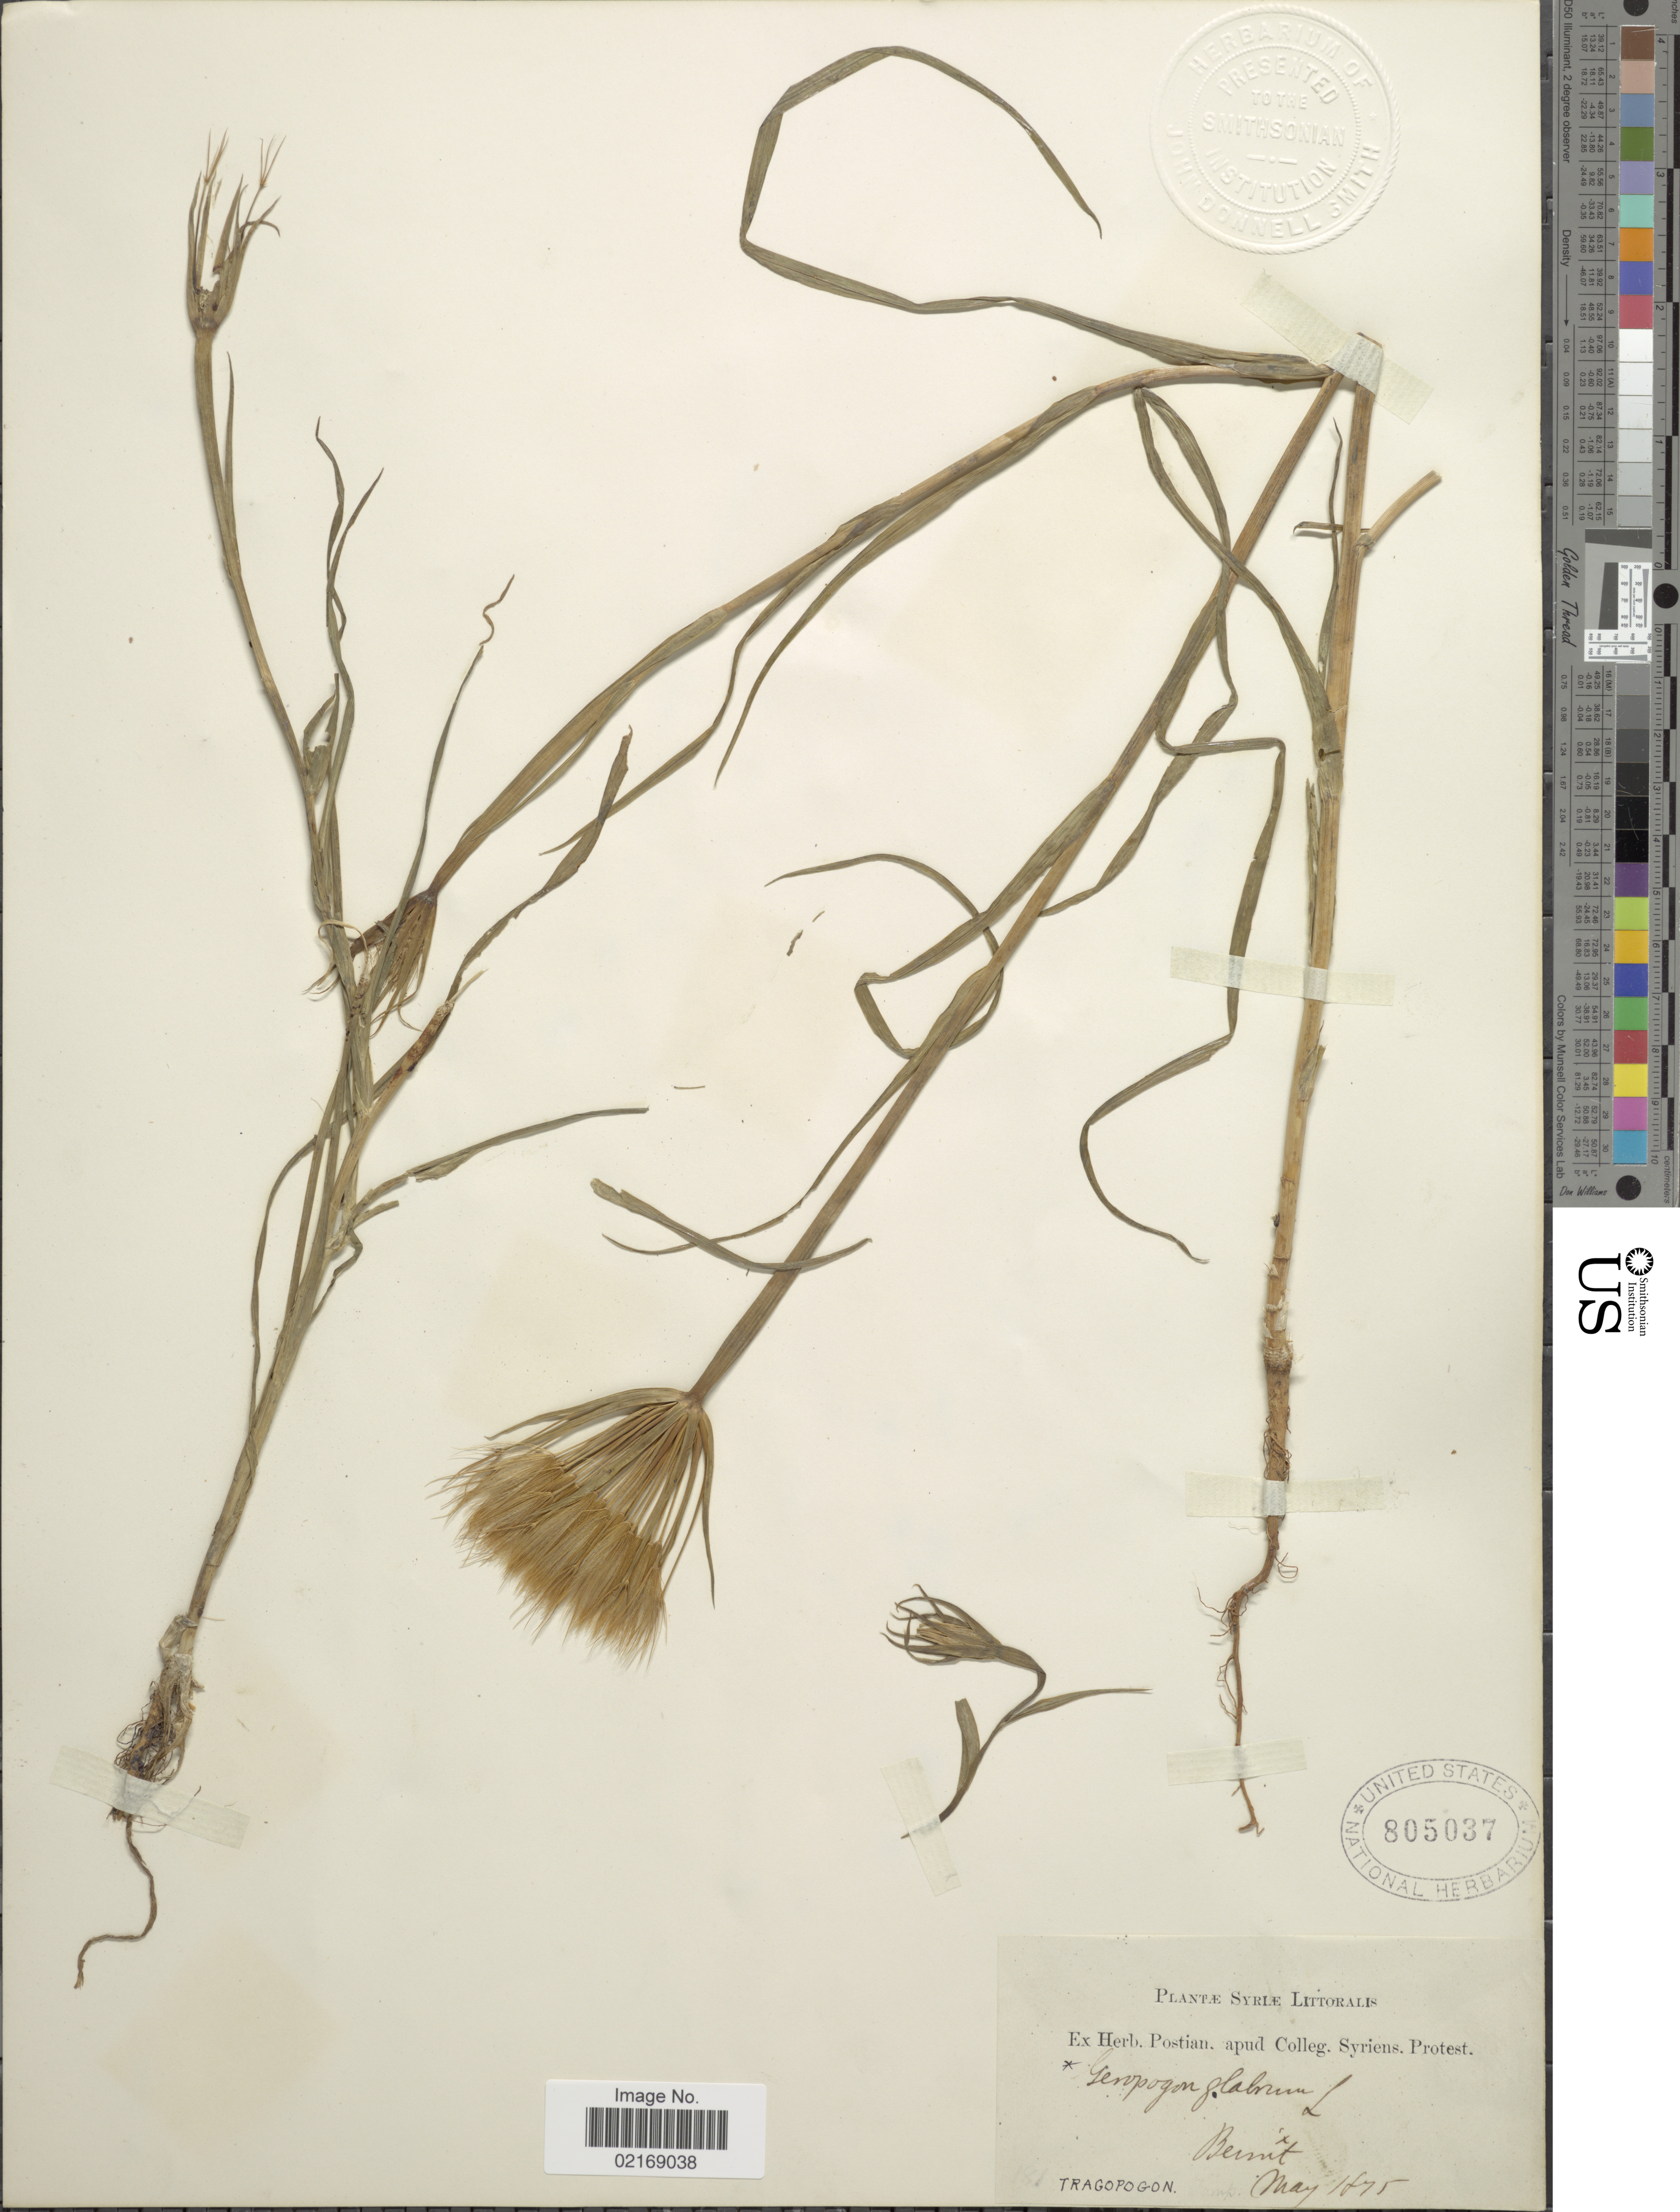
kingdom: Plantae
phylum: Tracheophyta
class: Magnoliopsida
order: Asterales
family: Asteraceae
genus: Geropogon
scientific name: Geropogon hybridus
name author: (L.) Sch. Bip.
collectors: ex herb. Postian. apud Colleg. Syriens. Protest. USE "Fannie P. A. Shepard" (10308853) AS PRIMARY COLLECTOR INSTEAD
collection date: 1875-05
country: Lebanon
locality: Syrle [interpreted] Littoralis Bermit. [interpreted]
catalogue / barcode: US 805037